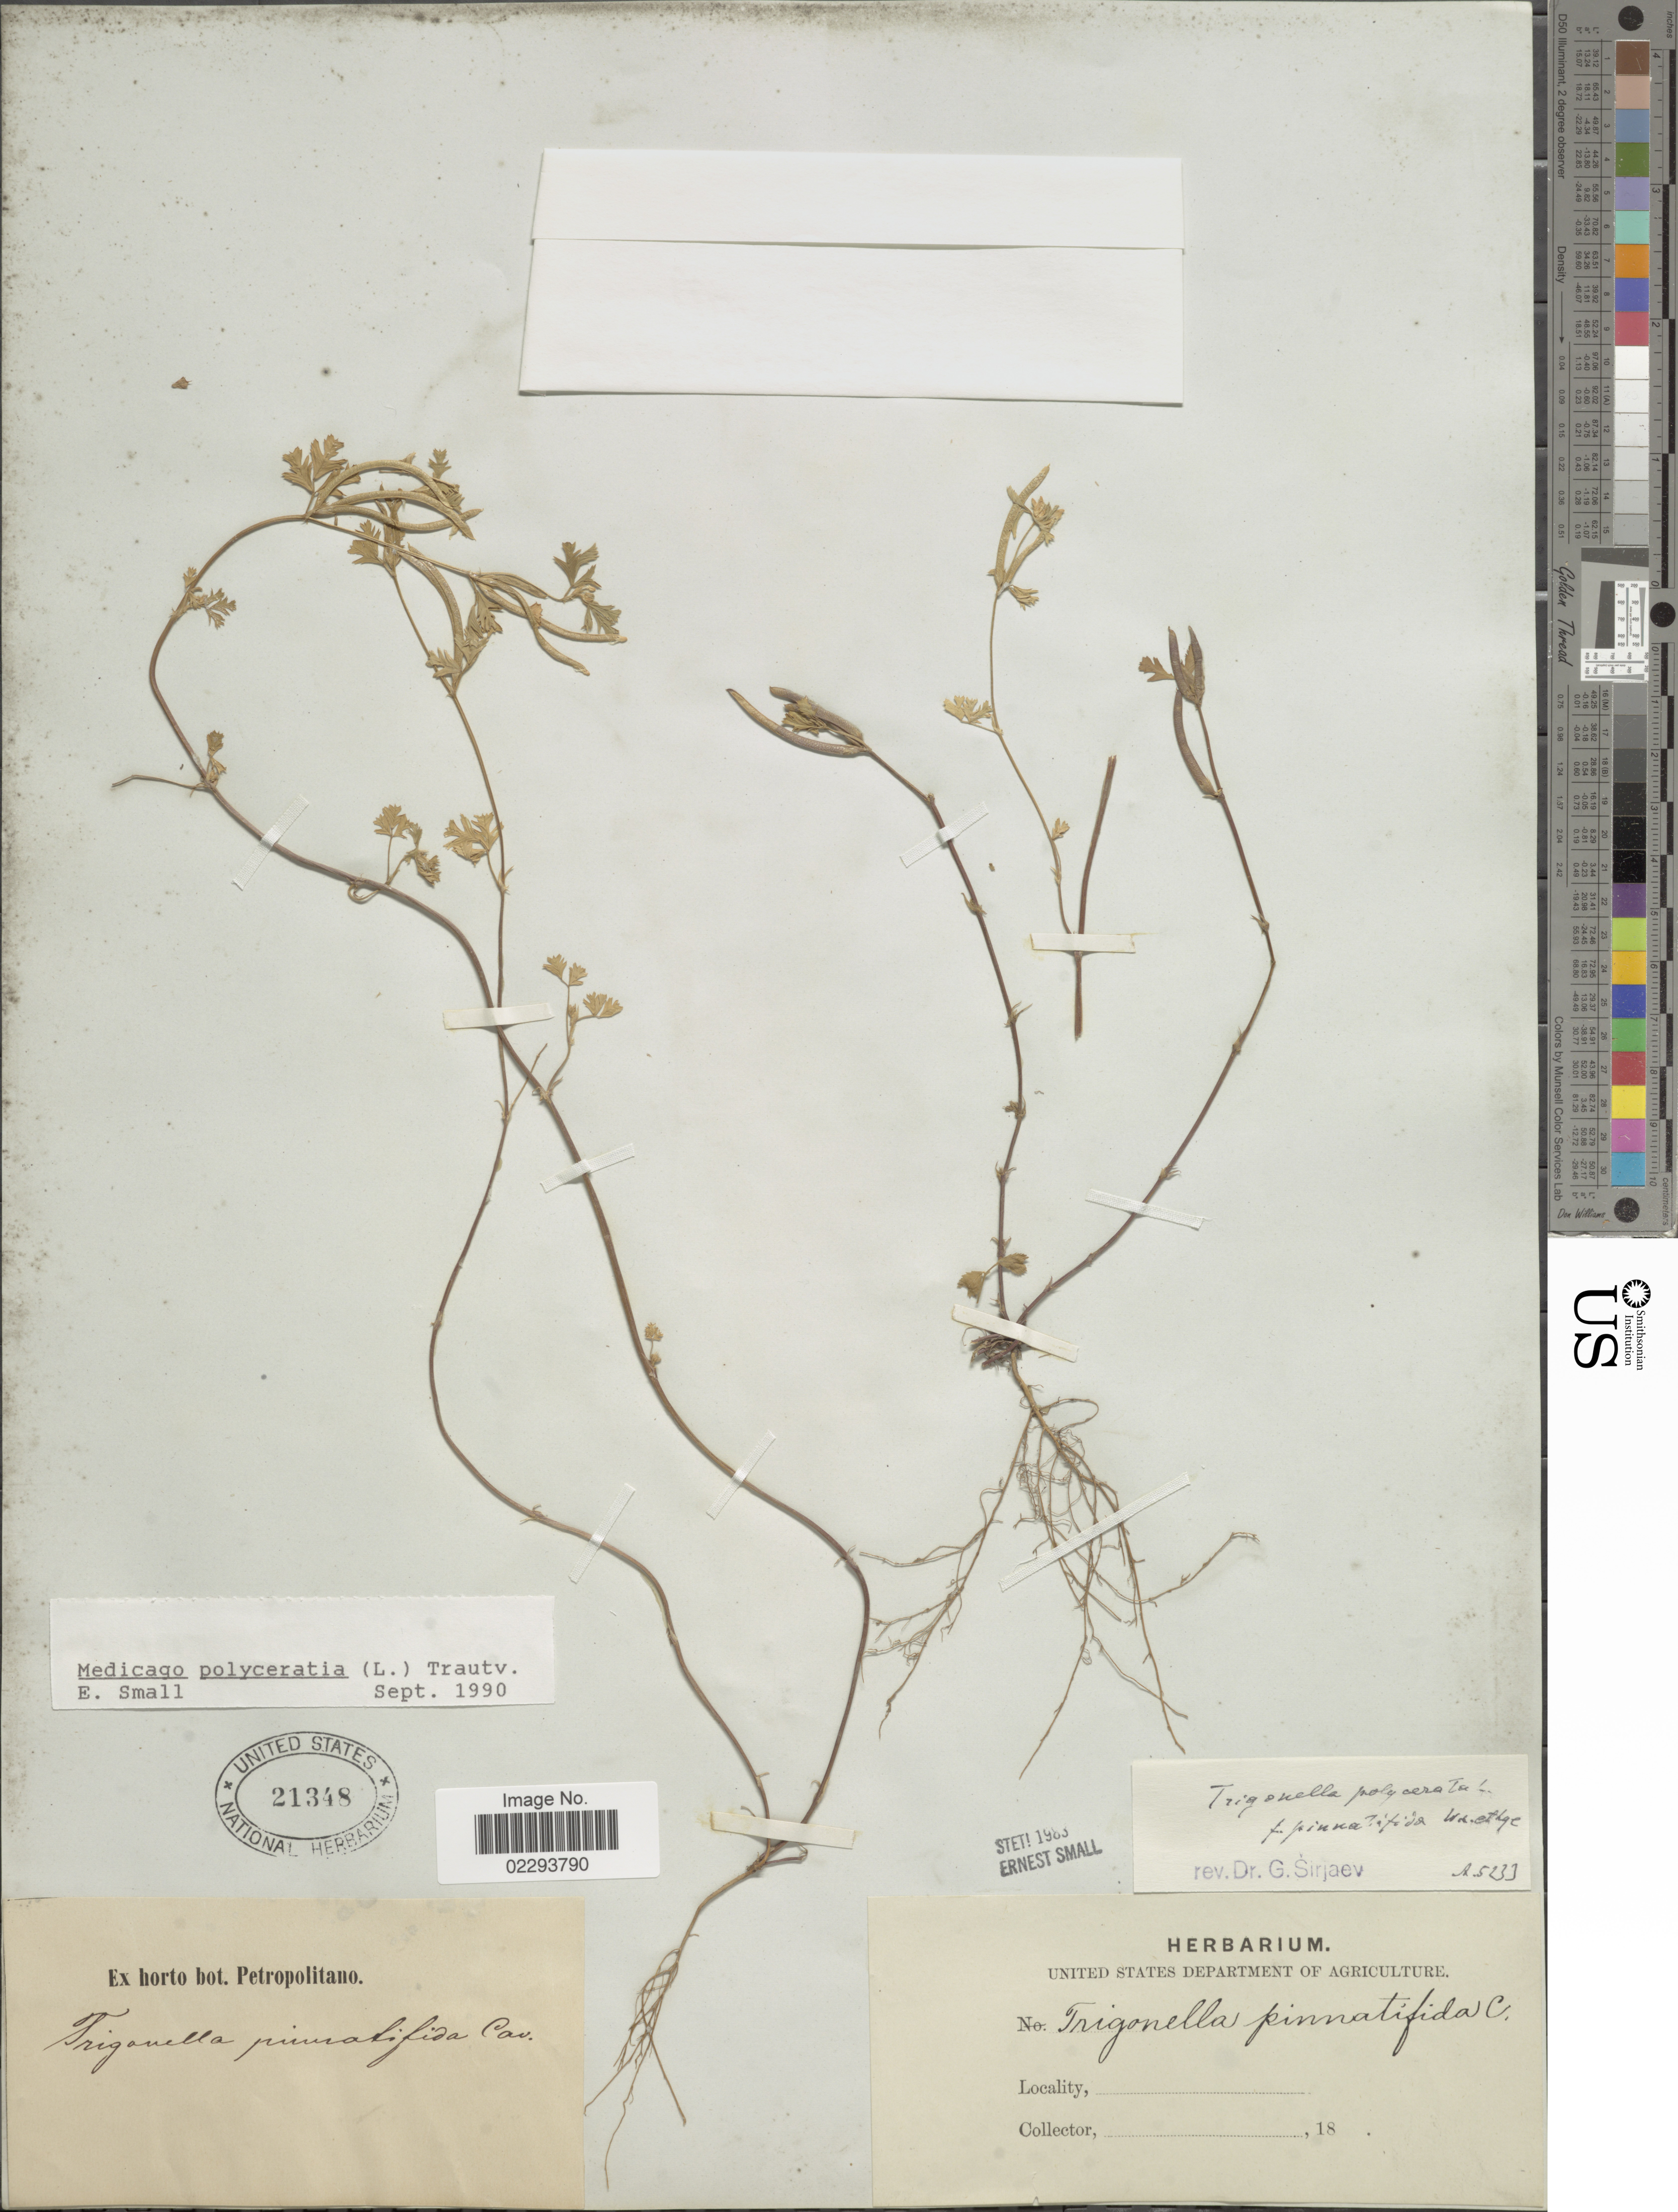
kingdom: Plantae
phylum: Tracheophyta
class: Magnoliopsida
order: Fabales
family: Fabaceae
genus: Medicago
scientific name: Medicago polyceratia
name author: (L.) Trautv.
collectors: ex Horto Bot. Petropolitano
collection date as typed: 18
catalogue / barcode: US 21348